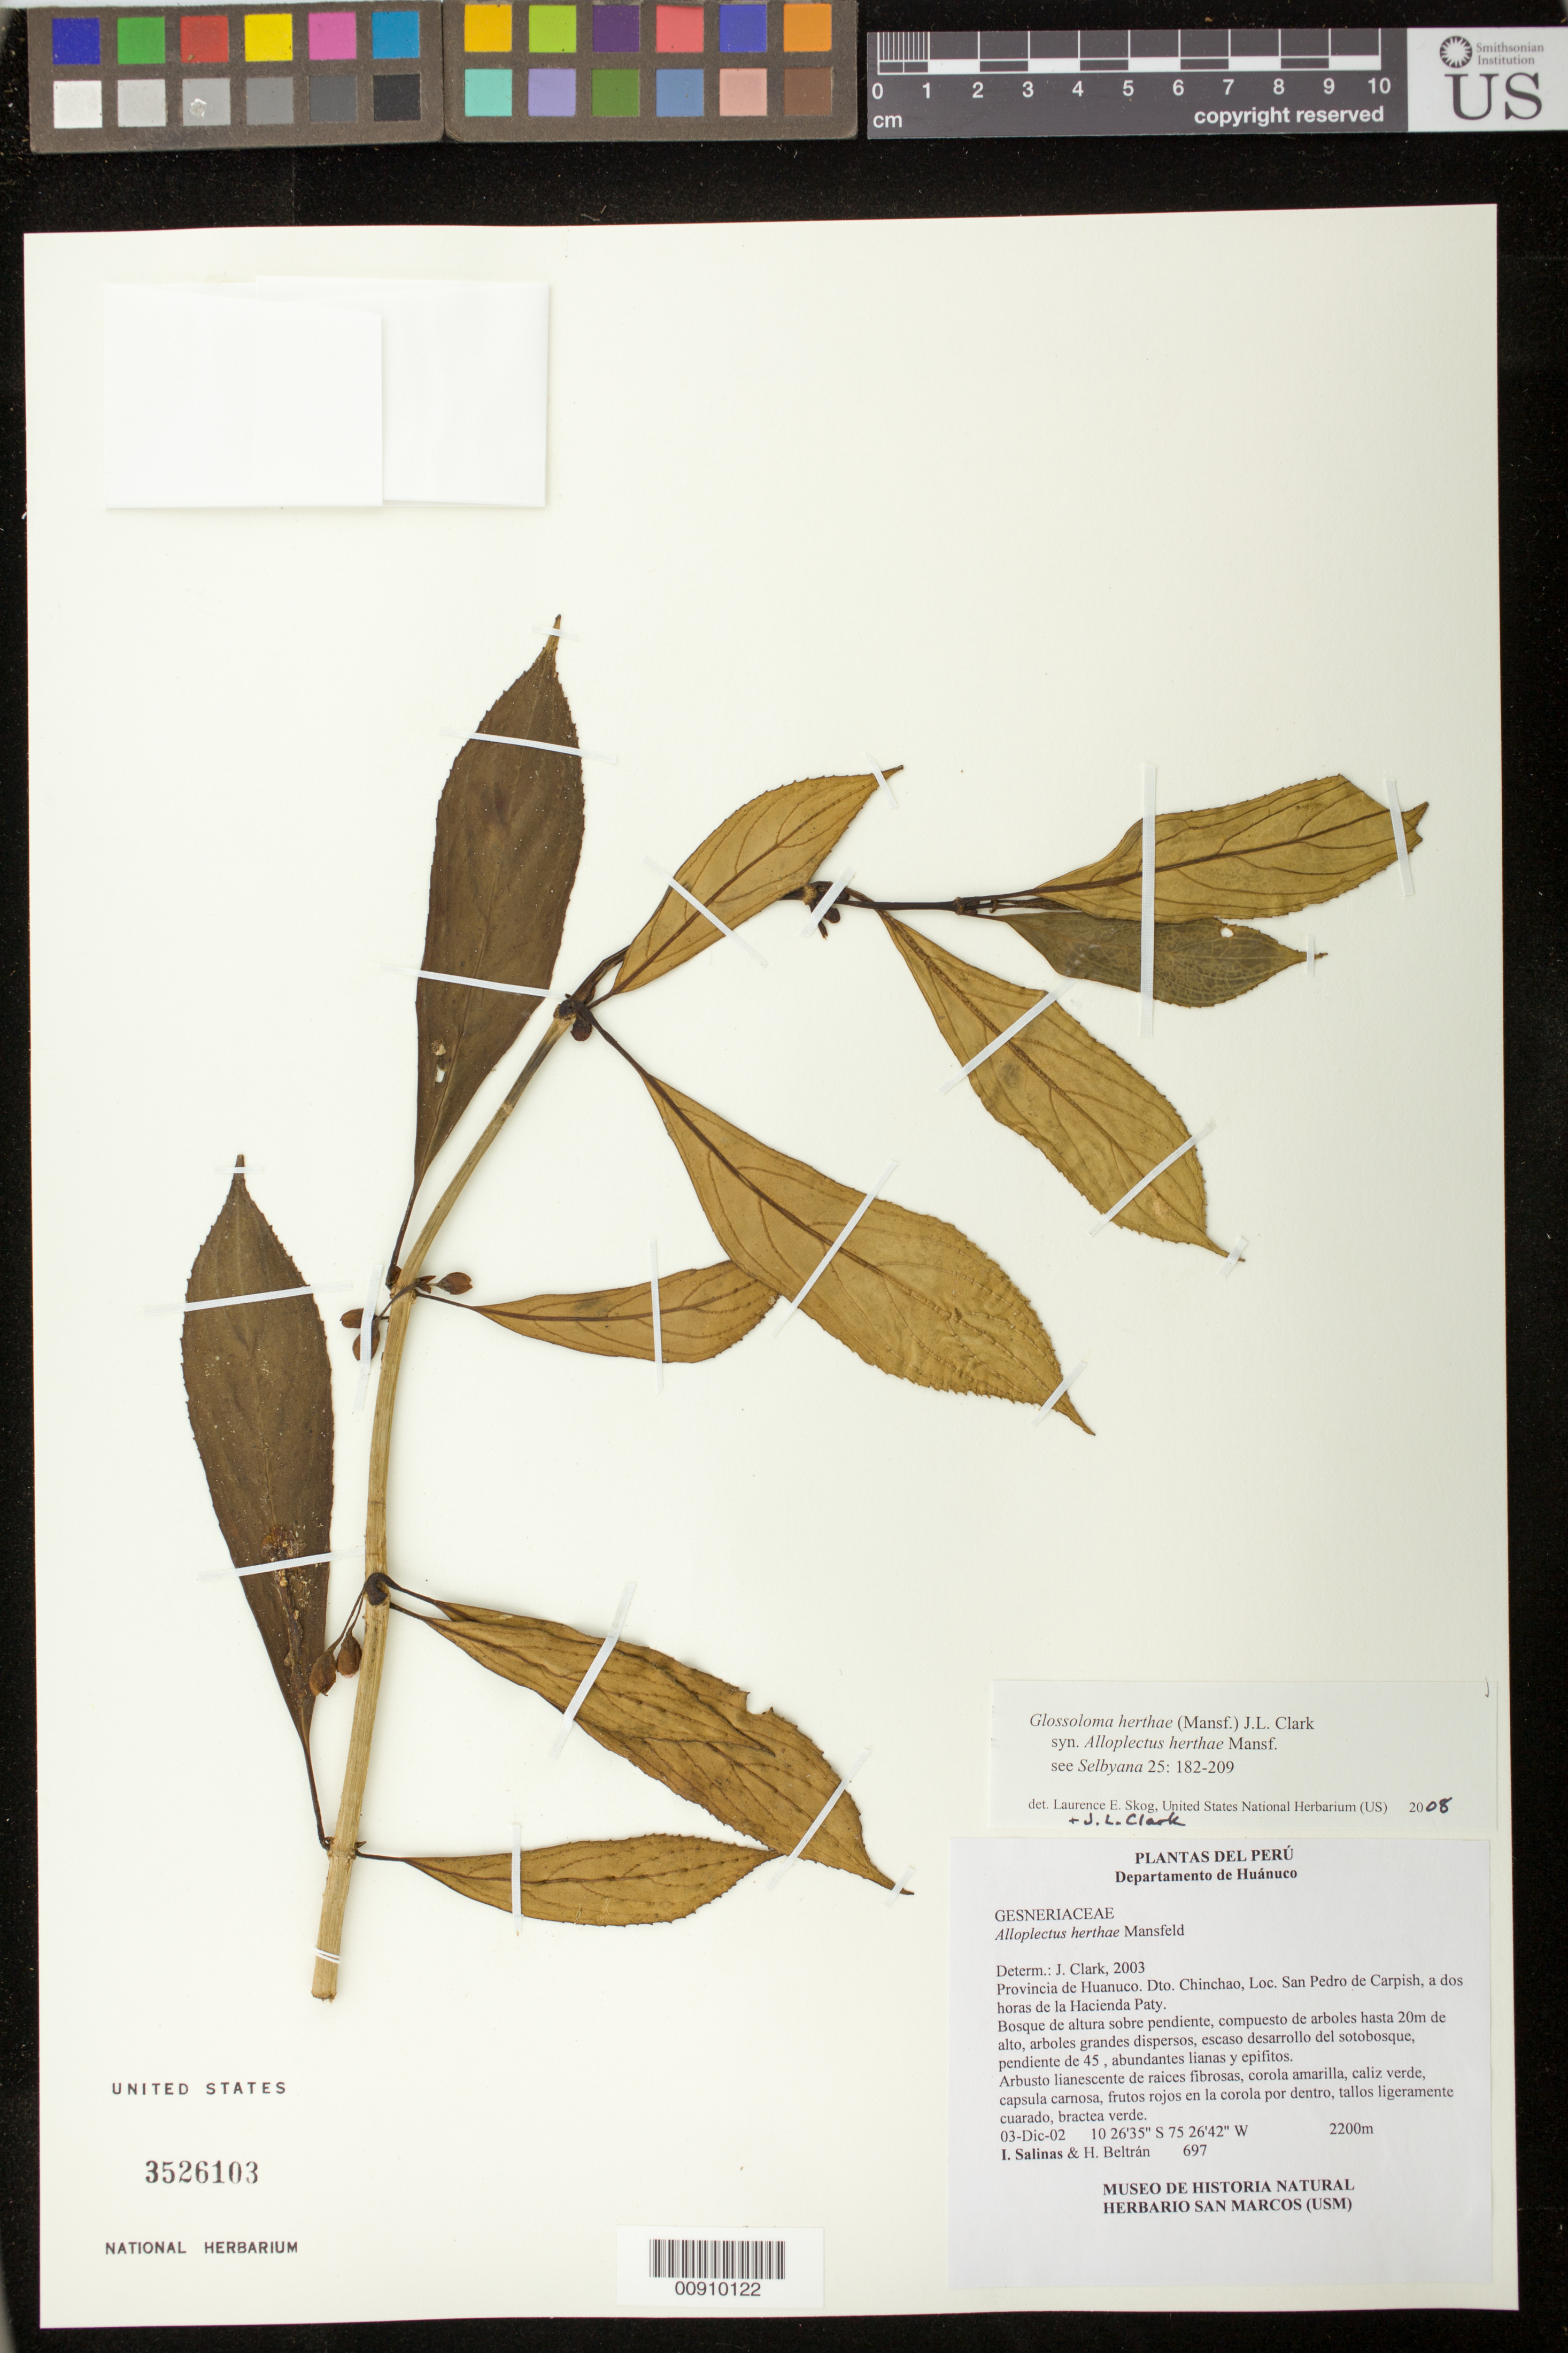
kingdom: Plantae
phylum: Tracheophyta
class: Magnoliopsida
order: Lamiales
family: Gesneriaceae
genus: Glossoloma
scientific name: Glossoloma herthae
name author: (Mansf.) J.L. Clark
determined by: Clark, J. L.; Skog, Laurence E.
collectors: I. Salinas & H. Beltrán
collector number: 697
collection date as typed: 03 Dec 2002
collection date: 2002-12-03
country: Peru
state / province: Huánuco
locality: Provincia de Huanuco, Dto. Chinchao, Loc. San Pedro de Carpish, a dos horas de la Hacienda Paty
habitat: Bosque de altura sobre pendiente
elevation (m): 2200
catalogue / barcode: US 3526103